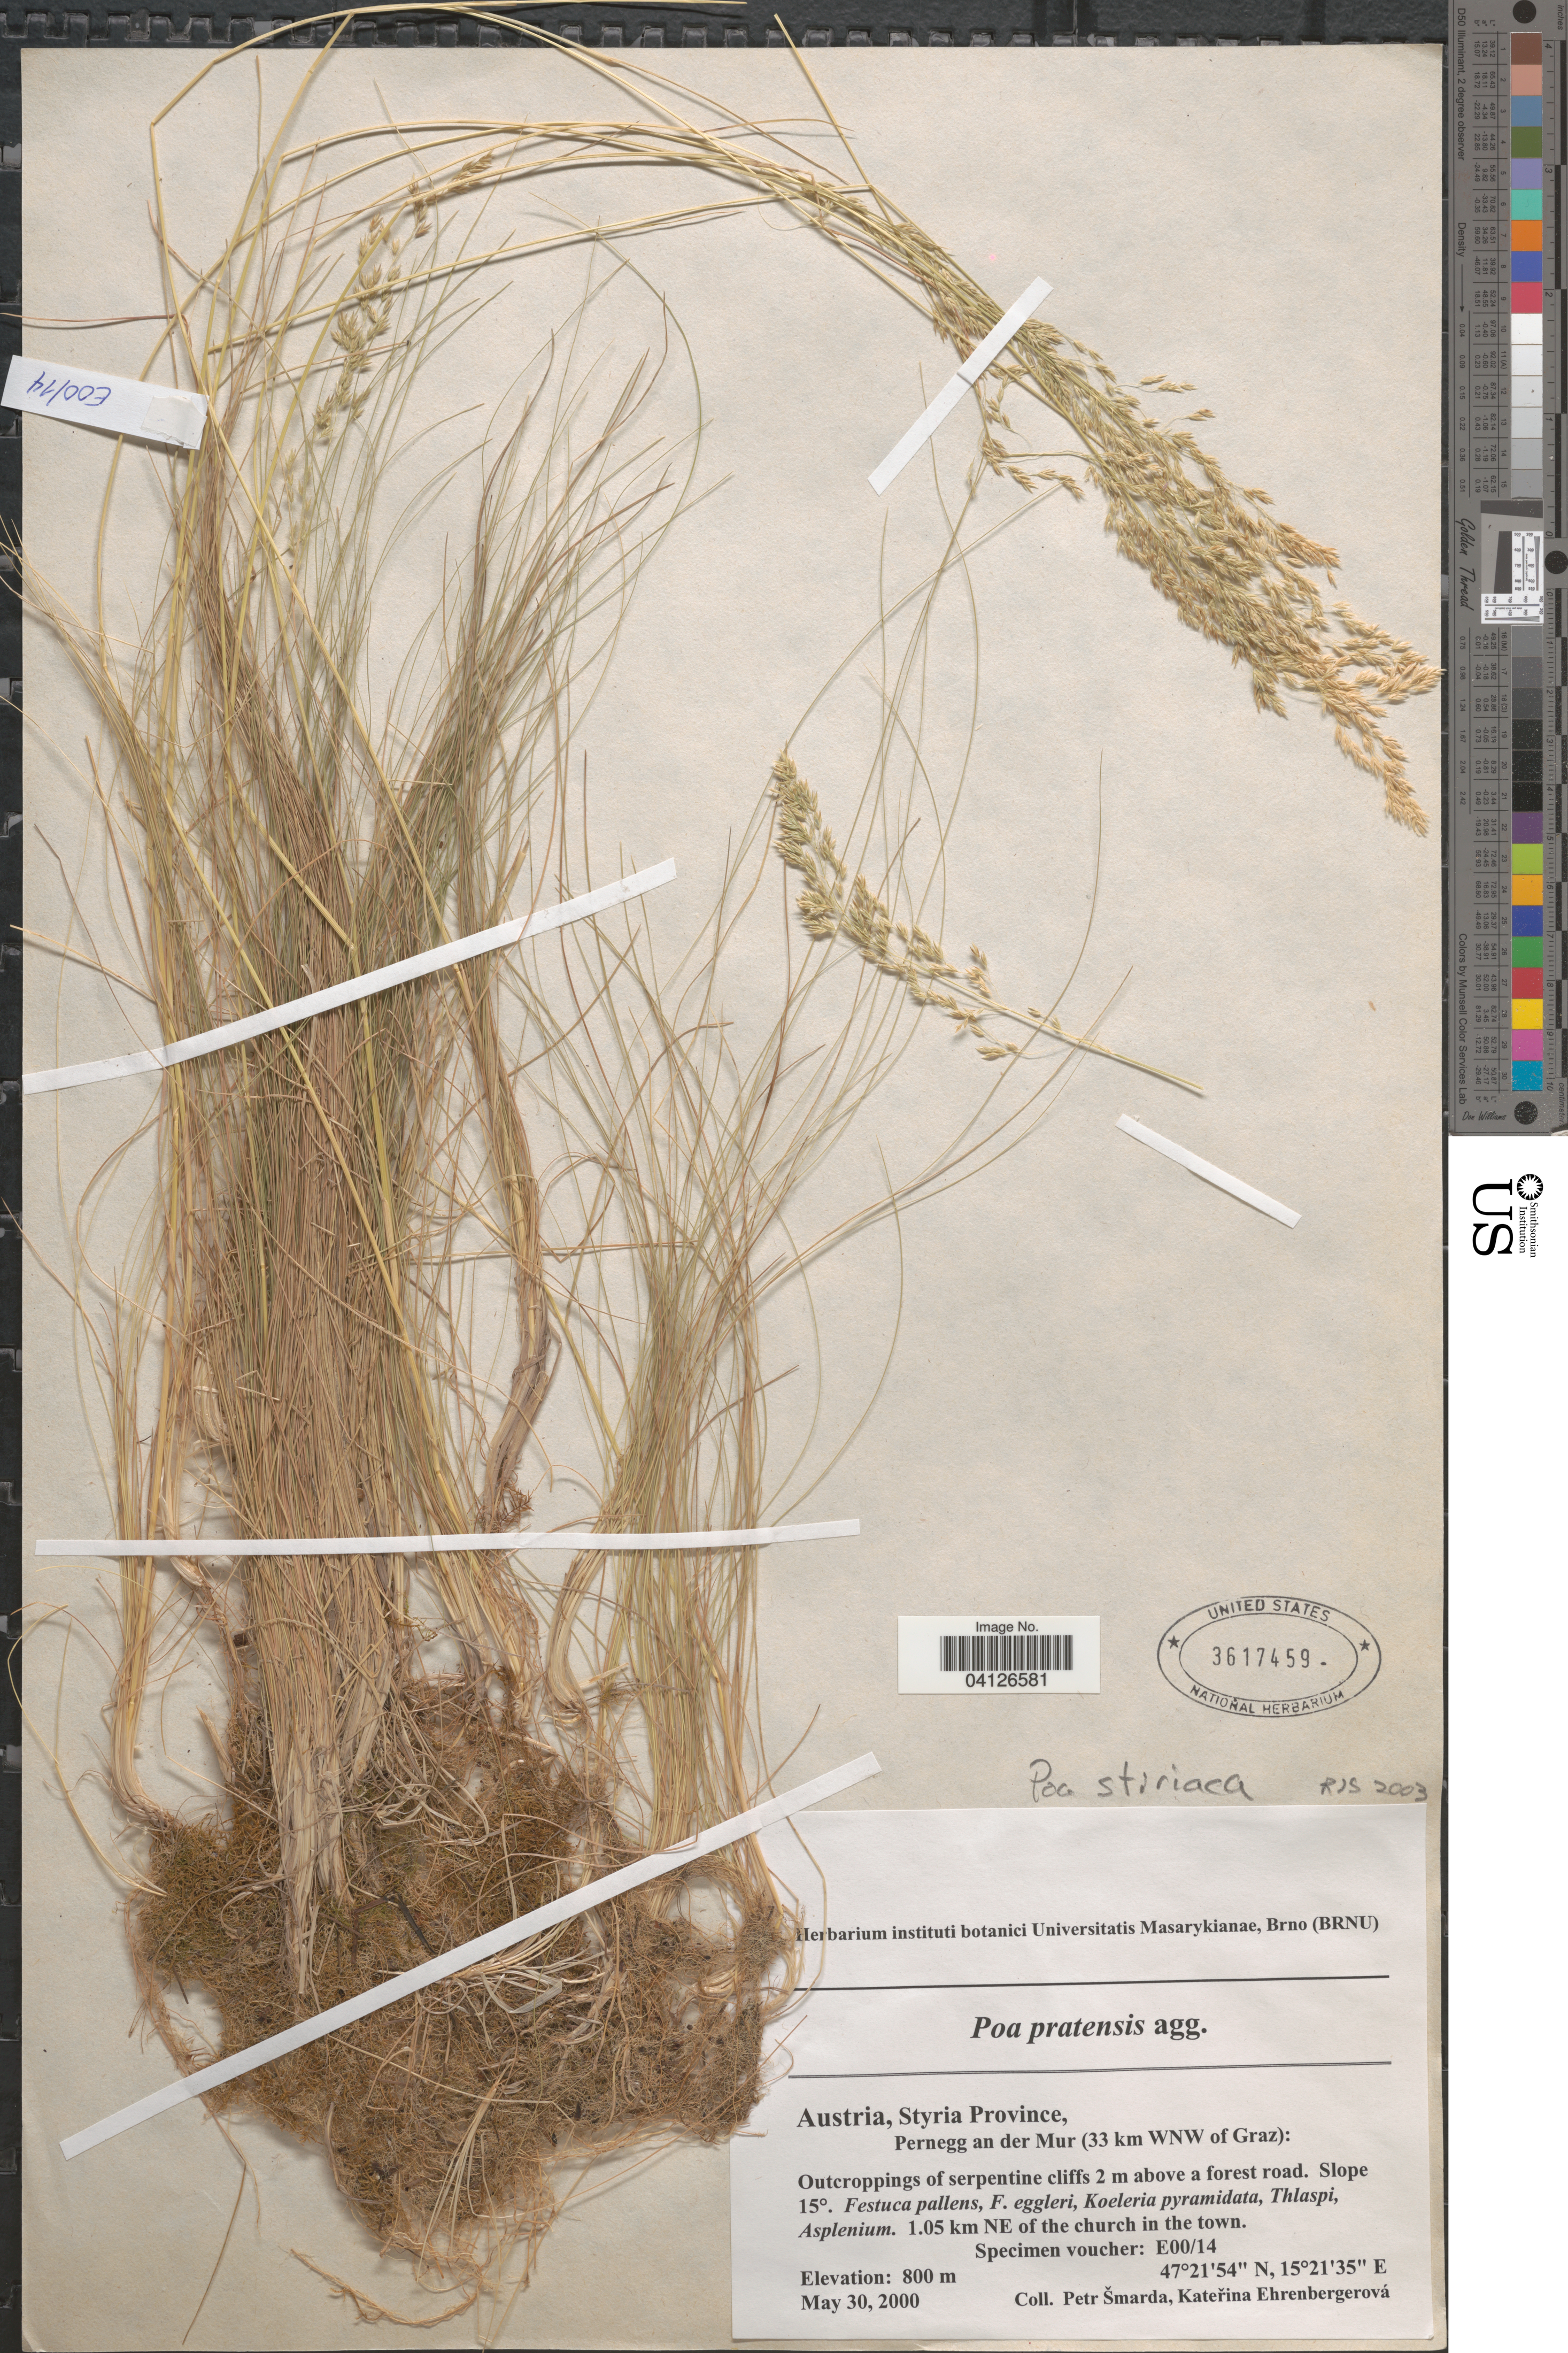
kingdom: Plantae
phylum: Tracheophyta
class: Liliopsida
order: Poales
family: Poaceae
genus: Poa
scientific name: Poa stiriaca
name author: Fritsch & Hayek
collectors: P. Smarda & K. Ehrenbergerová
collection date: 2000-05-30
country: Austria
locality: Styria Province, Pernegg an der Mur (33 km WNW of Graz): Outcroppings of serpentine cliffs 2 m above a forest road. Slope 15°. 1.05 km NE of the church in the town.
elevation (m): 800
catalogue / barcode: US 3617459